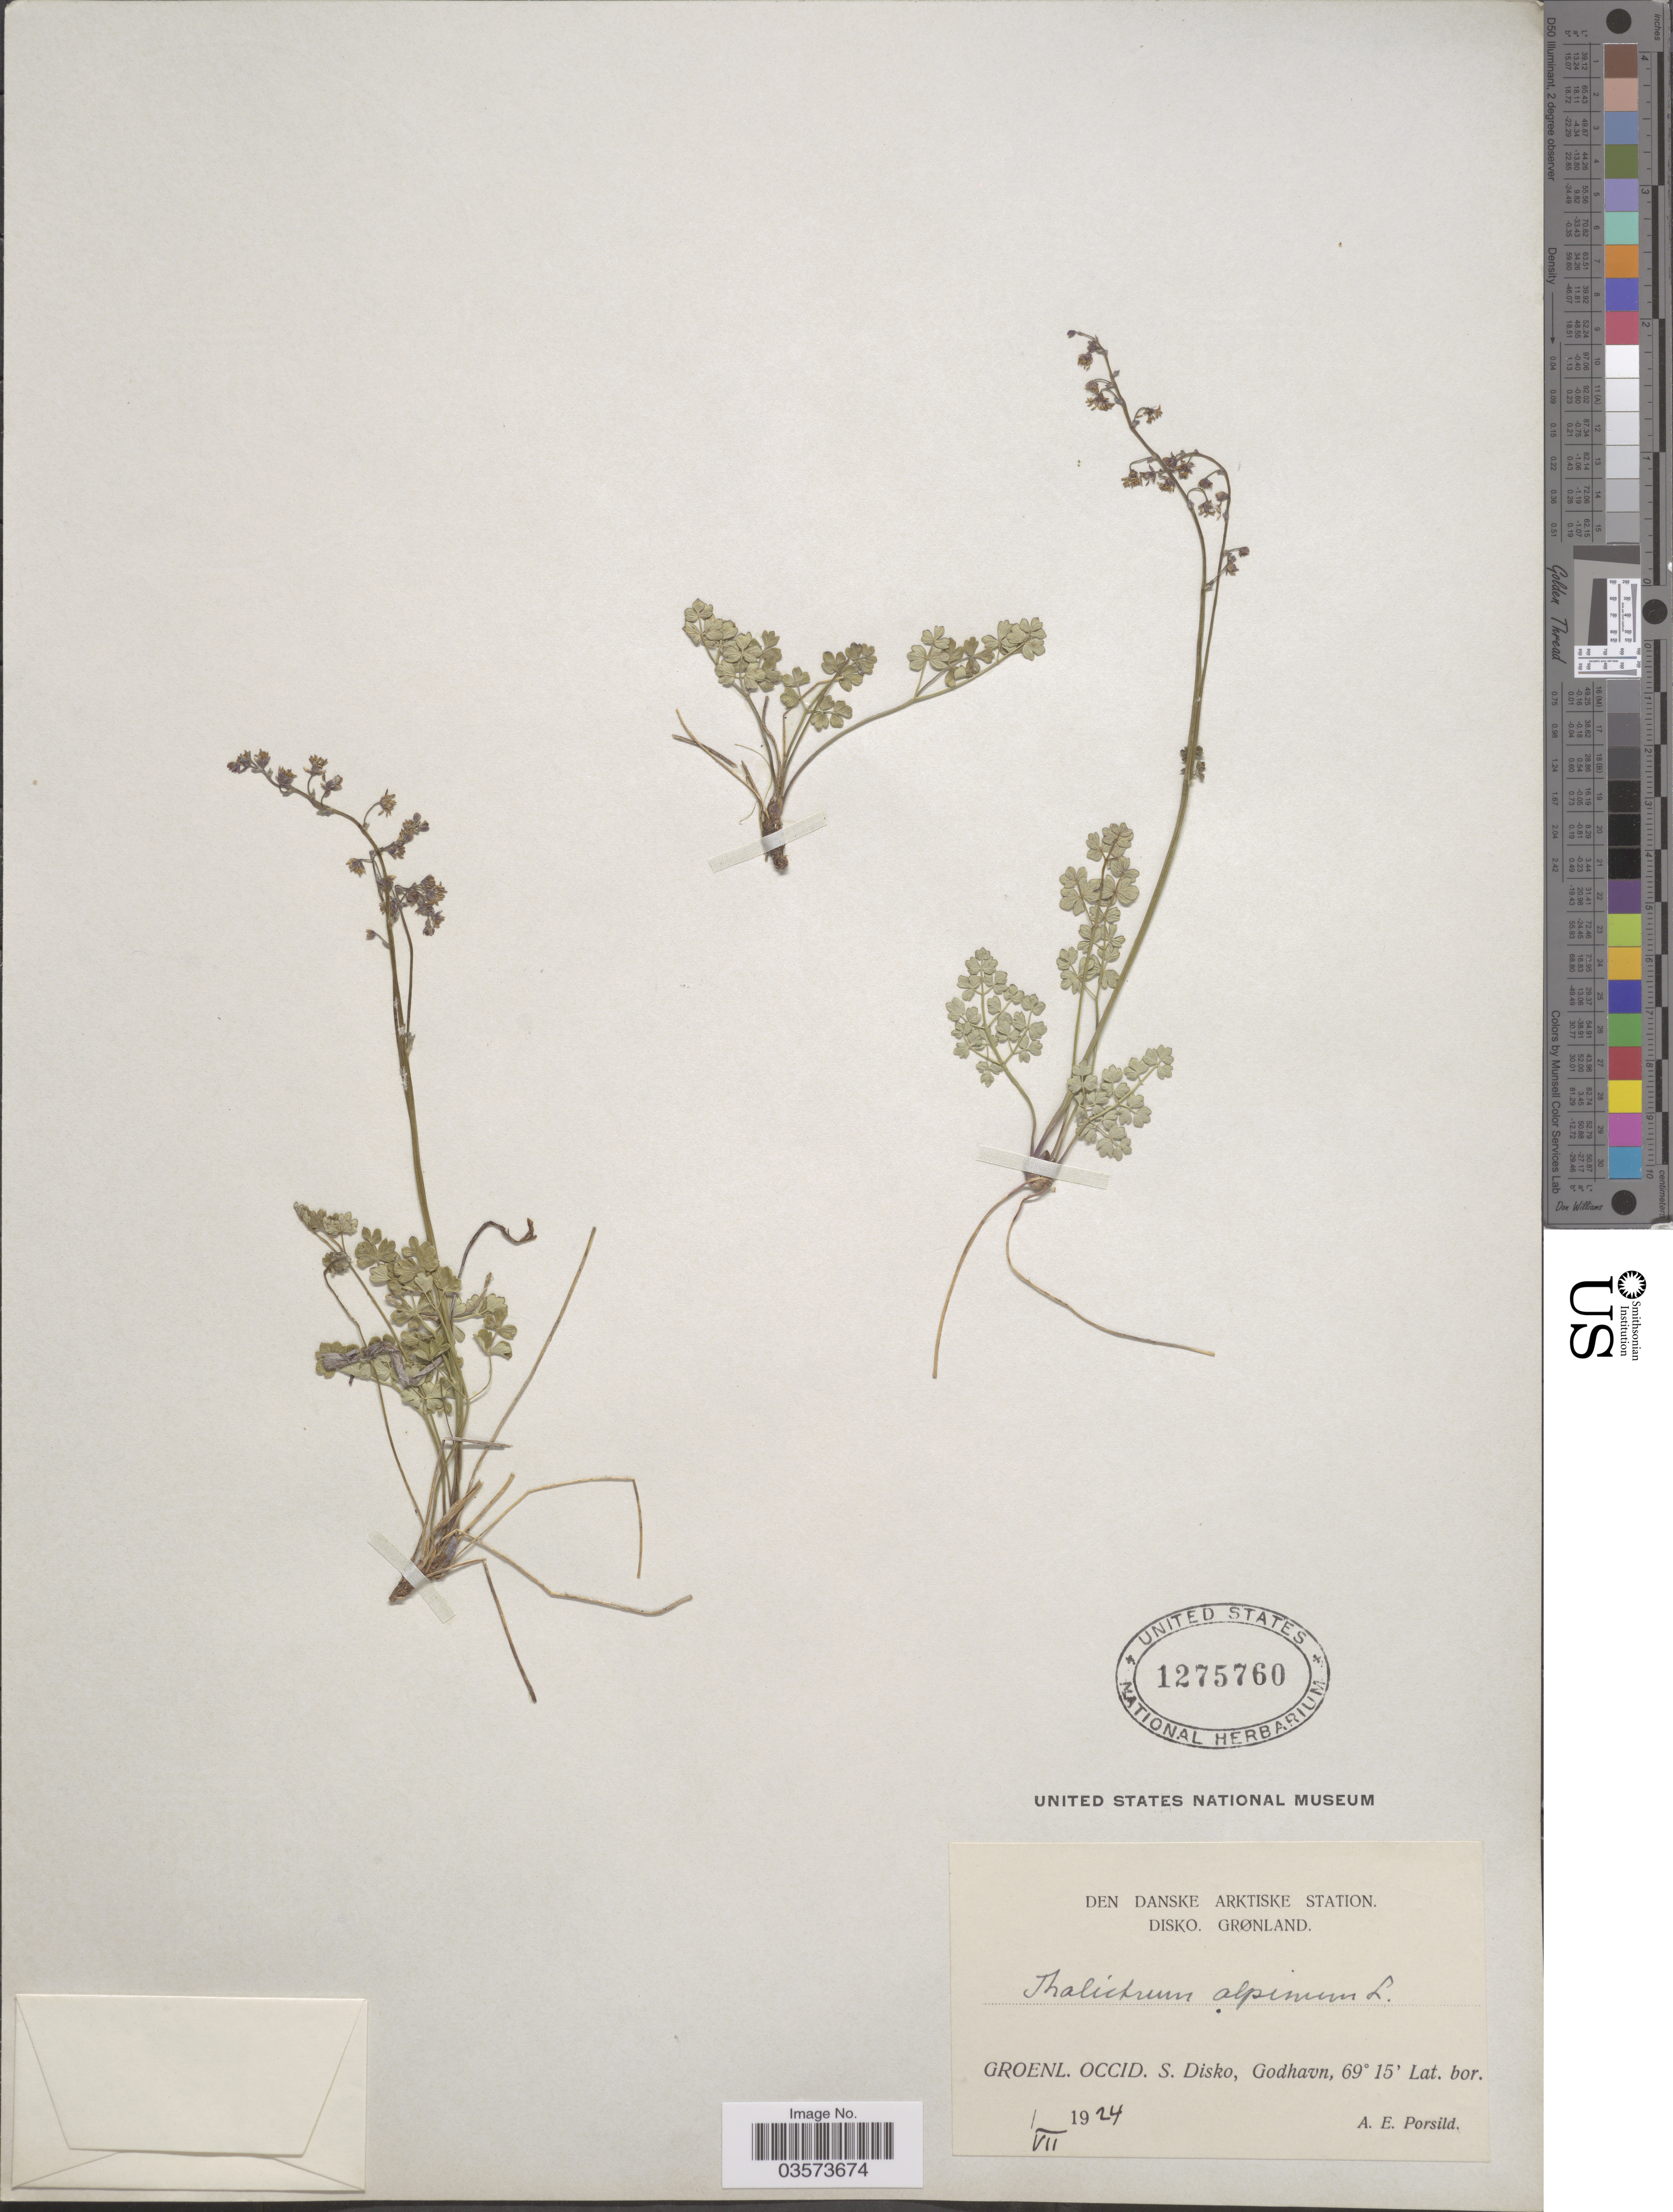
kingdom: Plantae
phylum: Tracheophyta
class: Magnoliopsida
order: Ranunculales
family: Ranunculaceae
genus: Thalictrum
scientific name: Thalictrum alpinum var. typicum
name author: B. Boivin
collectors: A. E. Porsild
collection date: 1924-07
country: Greenland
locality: Den Danske Arktiske Station. Disko. Grønland. Groenl. Occid. S. Disko, Godhavn.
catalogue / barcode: US 1275760